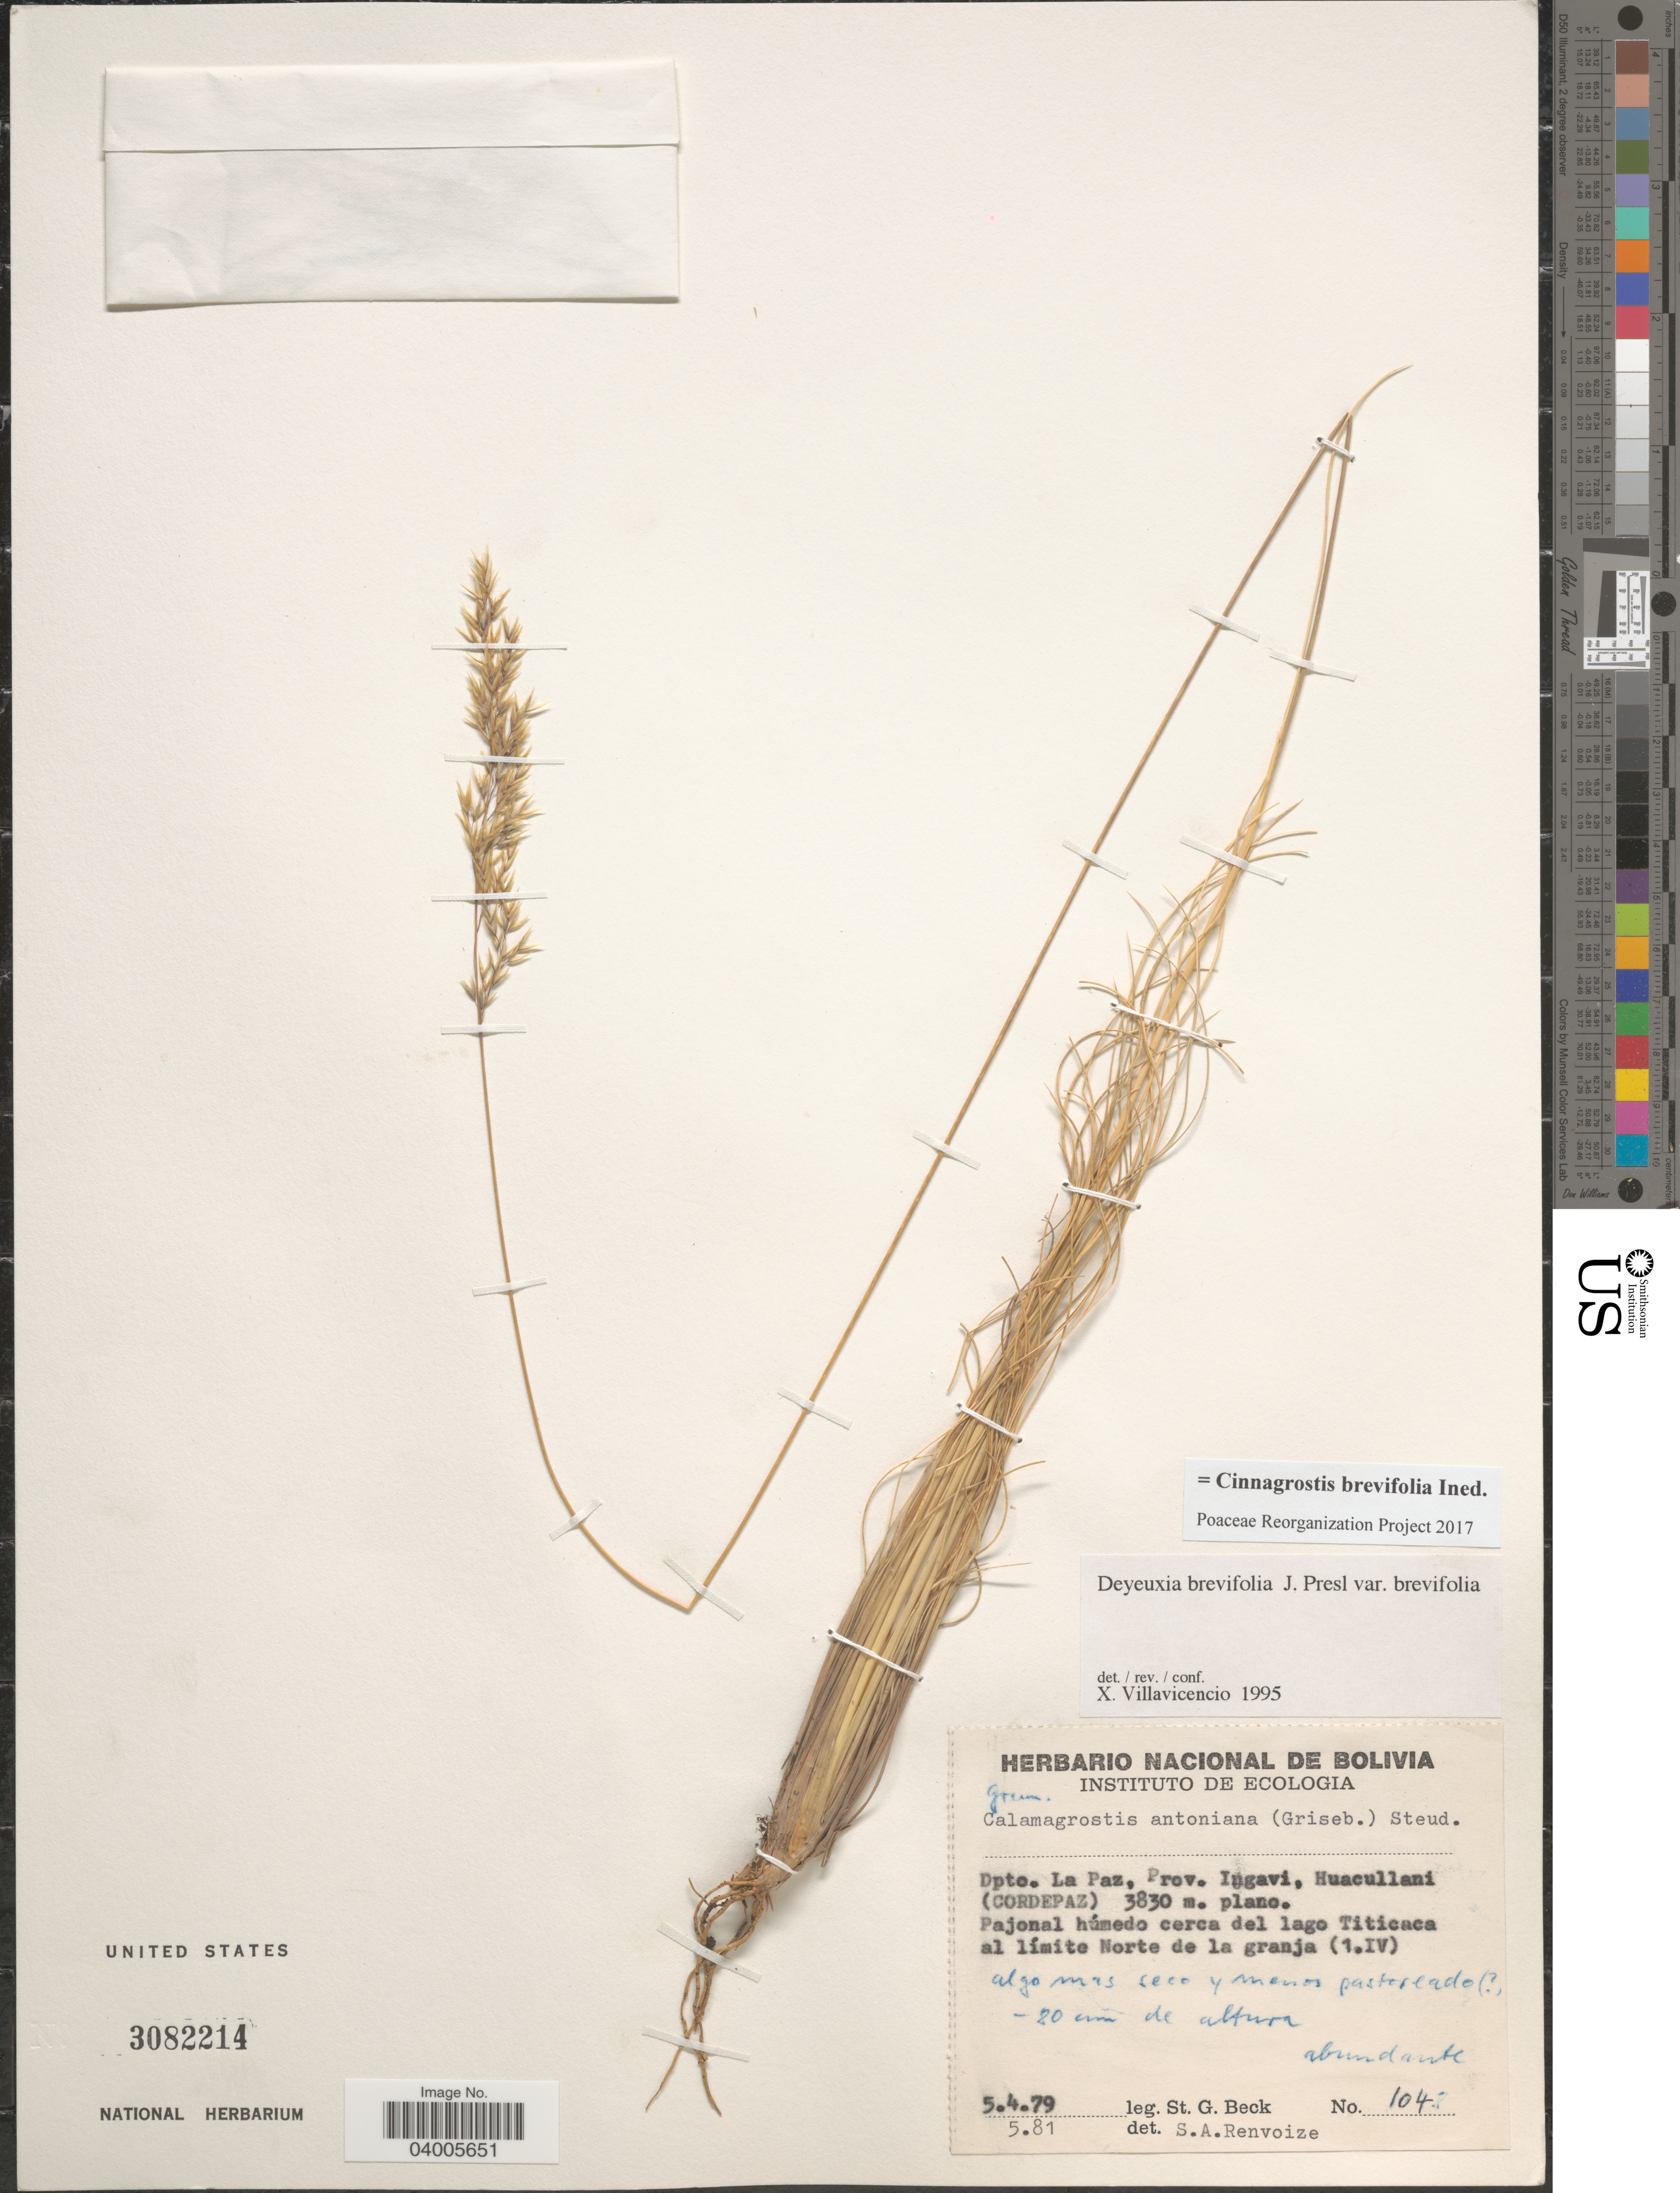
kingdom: Plantae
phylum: Tracheophyta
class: Liliopsida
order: Poales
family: Poaceae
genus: Cinnagrostis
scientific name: Cinnagrostis brevifolia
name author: (J. Presl) P.M. Peterson et al.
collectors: S. G. Beck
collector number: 104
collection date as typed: Transcribed d/m/y: 5/4/79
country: Bolivia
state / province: La Paz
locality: Dpto. La Paz, Prov. Ingavi, Huacullani (Cordepaz). Pajonal húmedo cerca del lago Titicaca al límite Norte de la granja.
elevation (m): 3830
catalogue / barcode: US 3082214